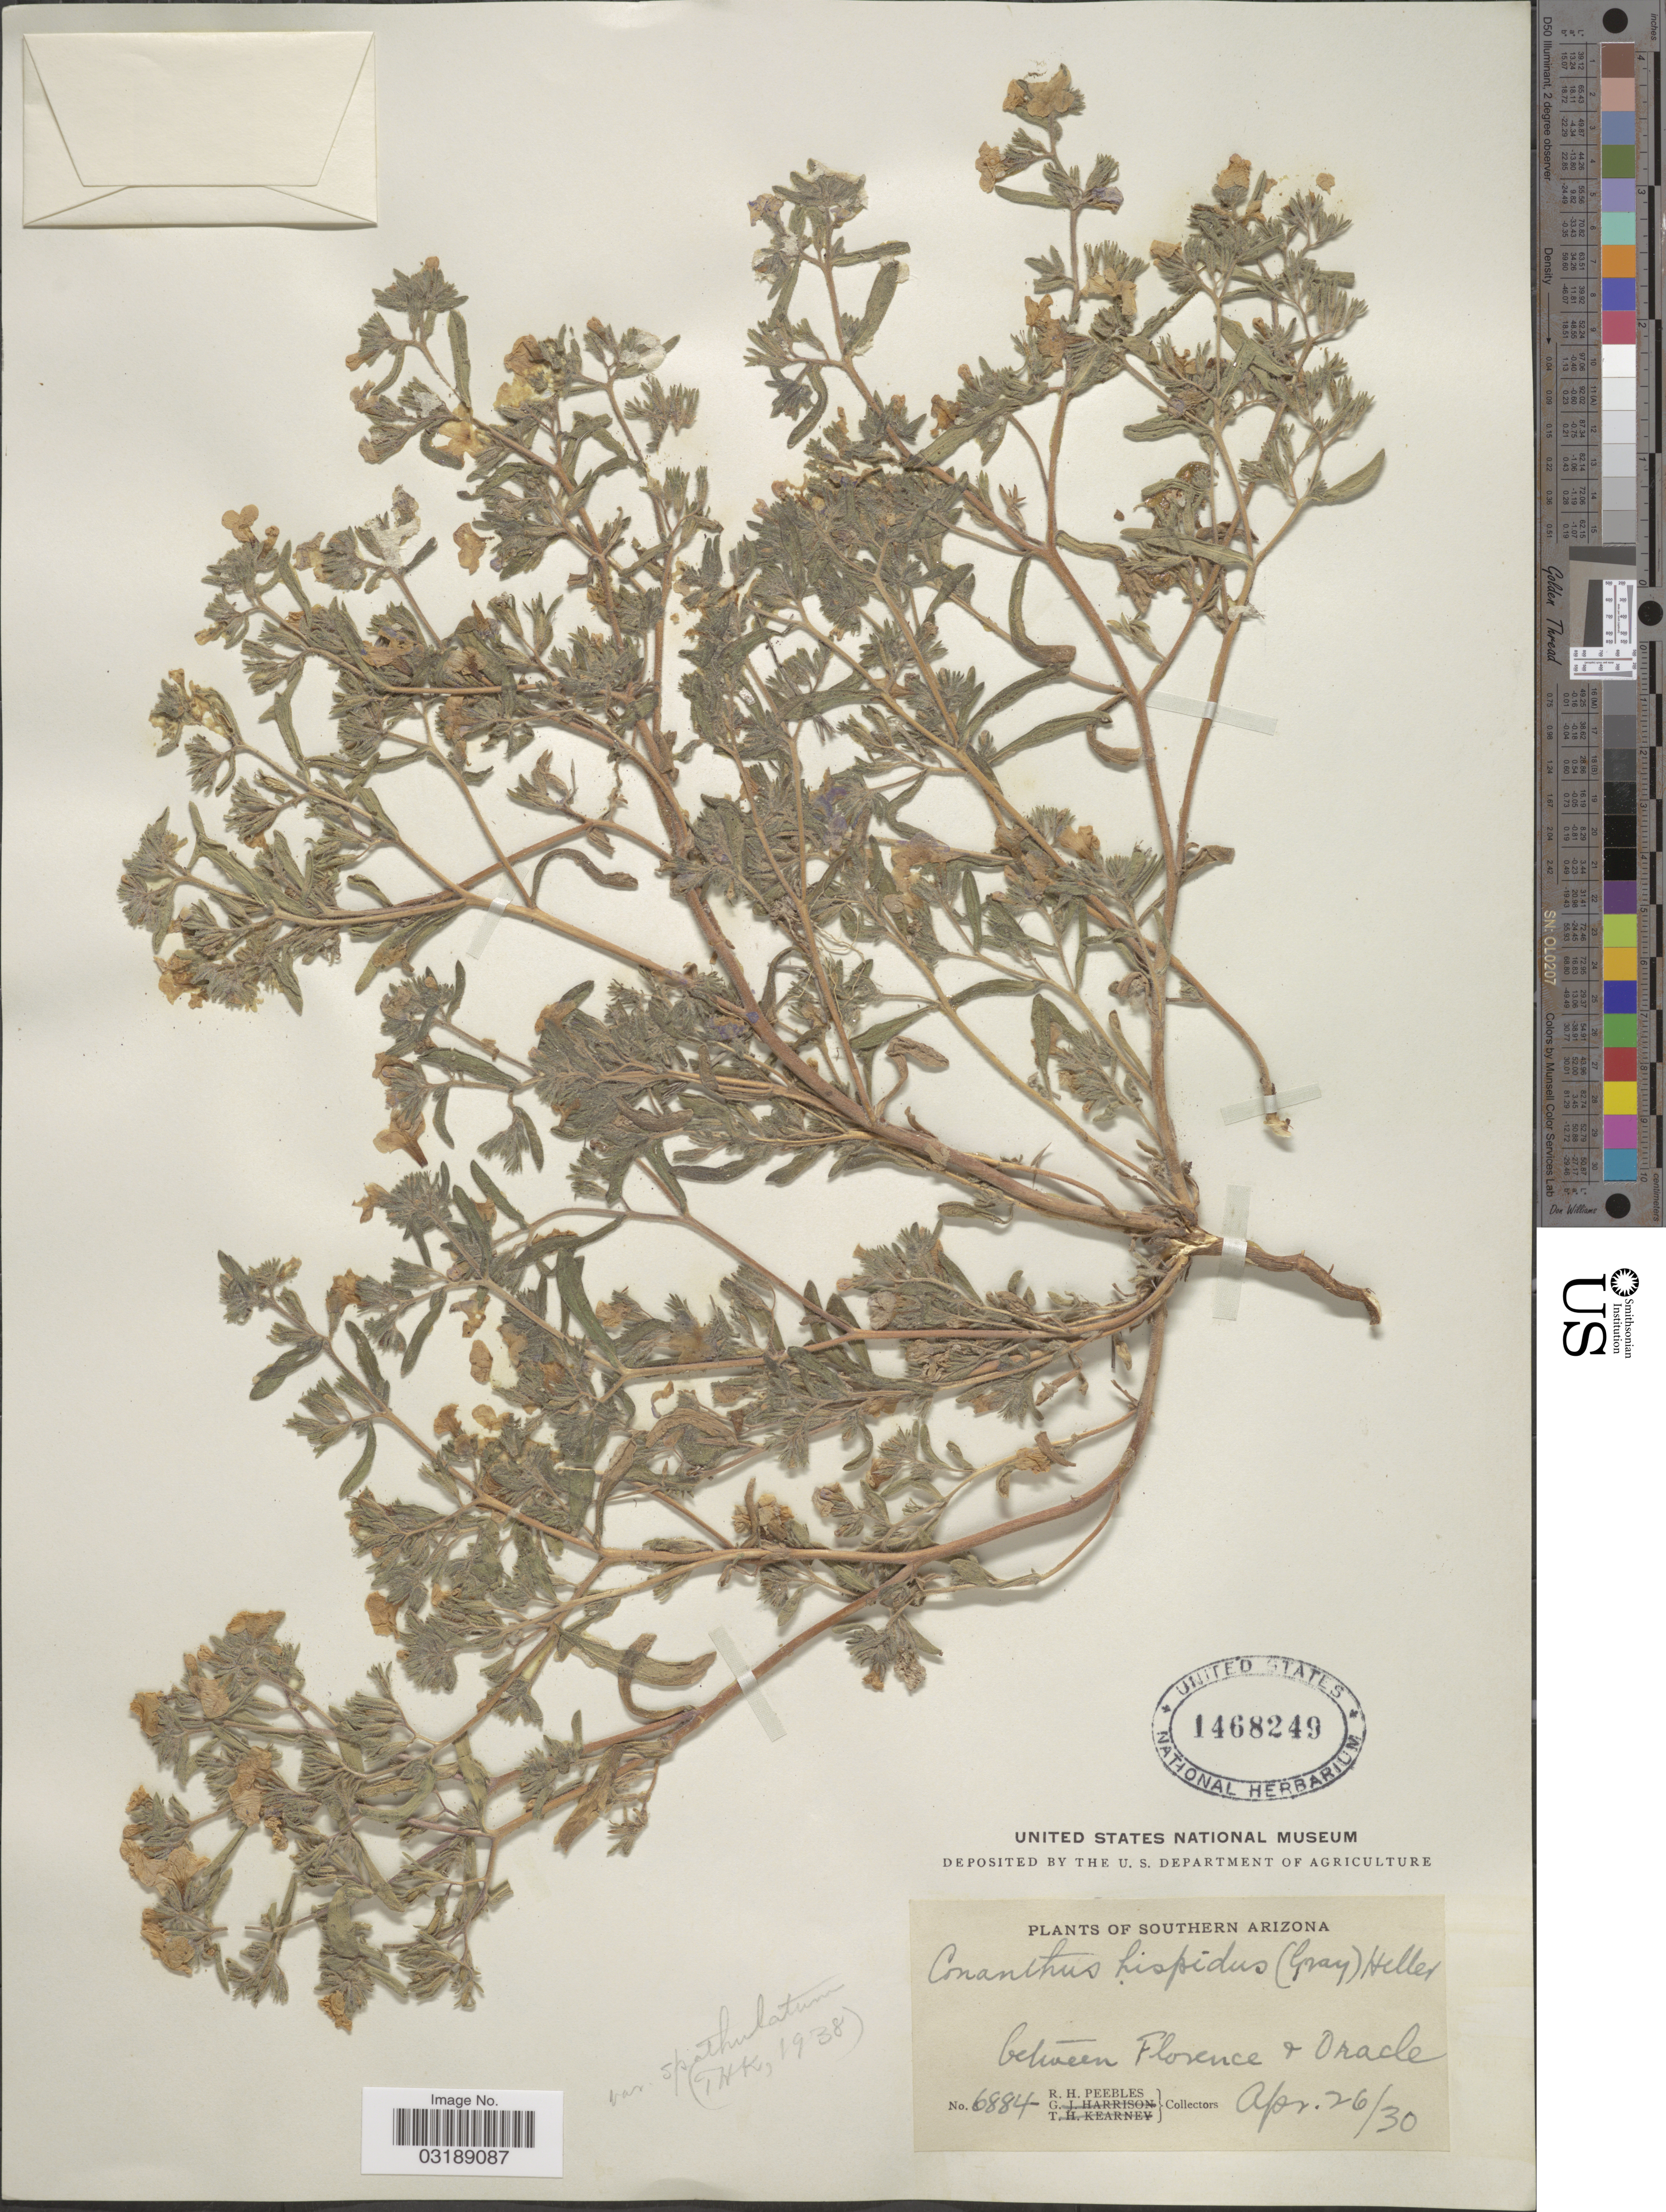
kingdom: Plantae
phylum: Tracheophyta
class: Magnoliopsida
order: Boraginales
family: Namaceae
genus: Nama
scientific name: Nama hispida var. spathulatum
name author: (Torr.) C.L. Hitchc.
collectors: R. H. Peebles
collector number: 6884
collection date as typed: Transcribed d/m/y: 26/4/30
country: United States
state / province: Arizona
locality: Southern Arizona, Between Florence & Oracle.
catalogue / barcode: US 1468249